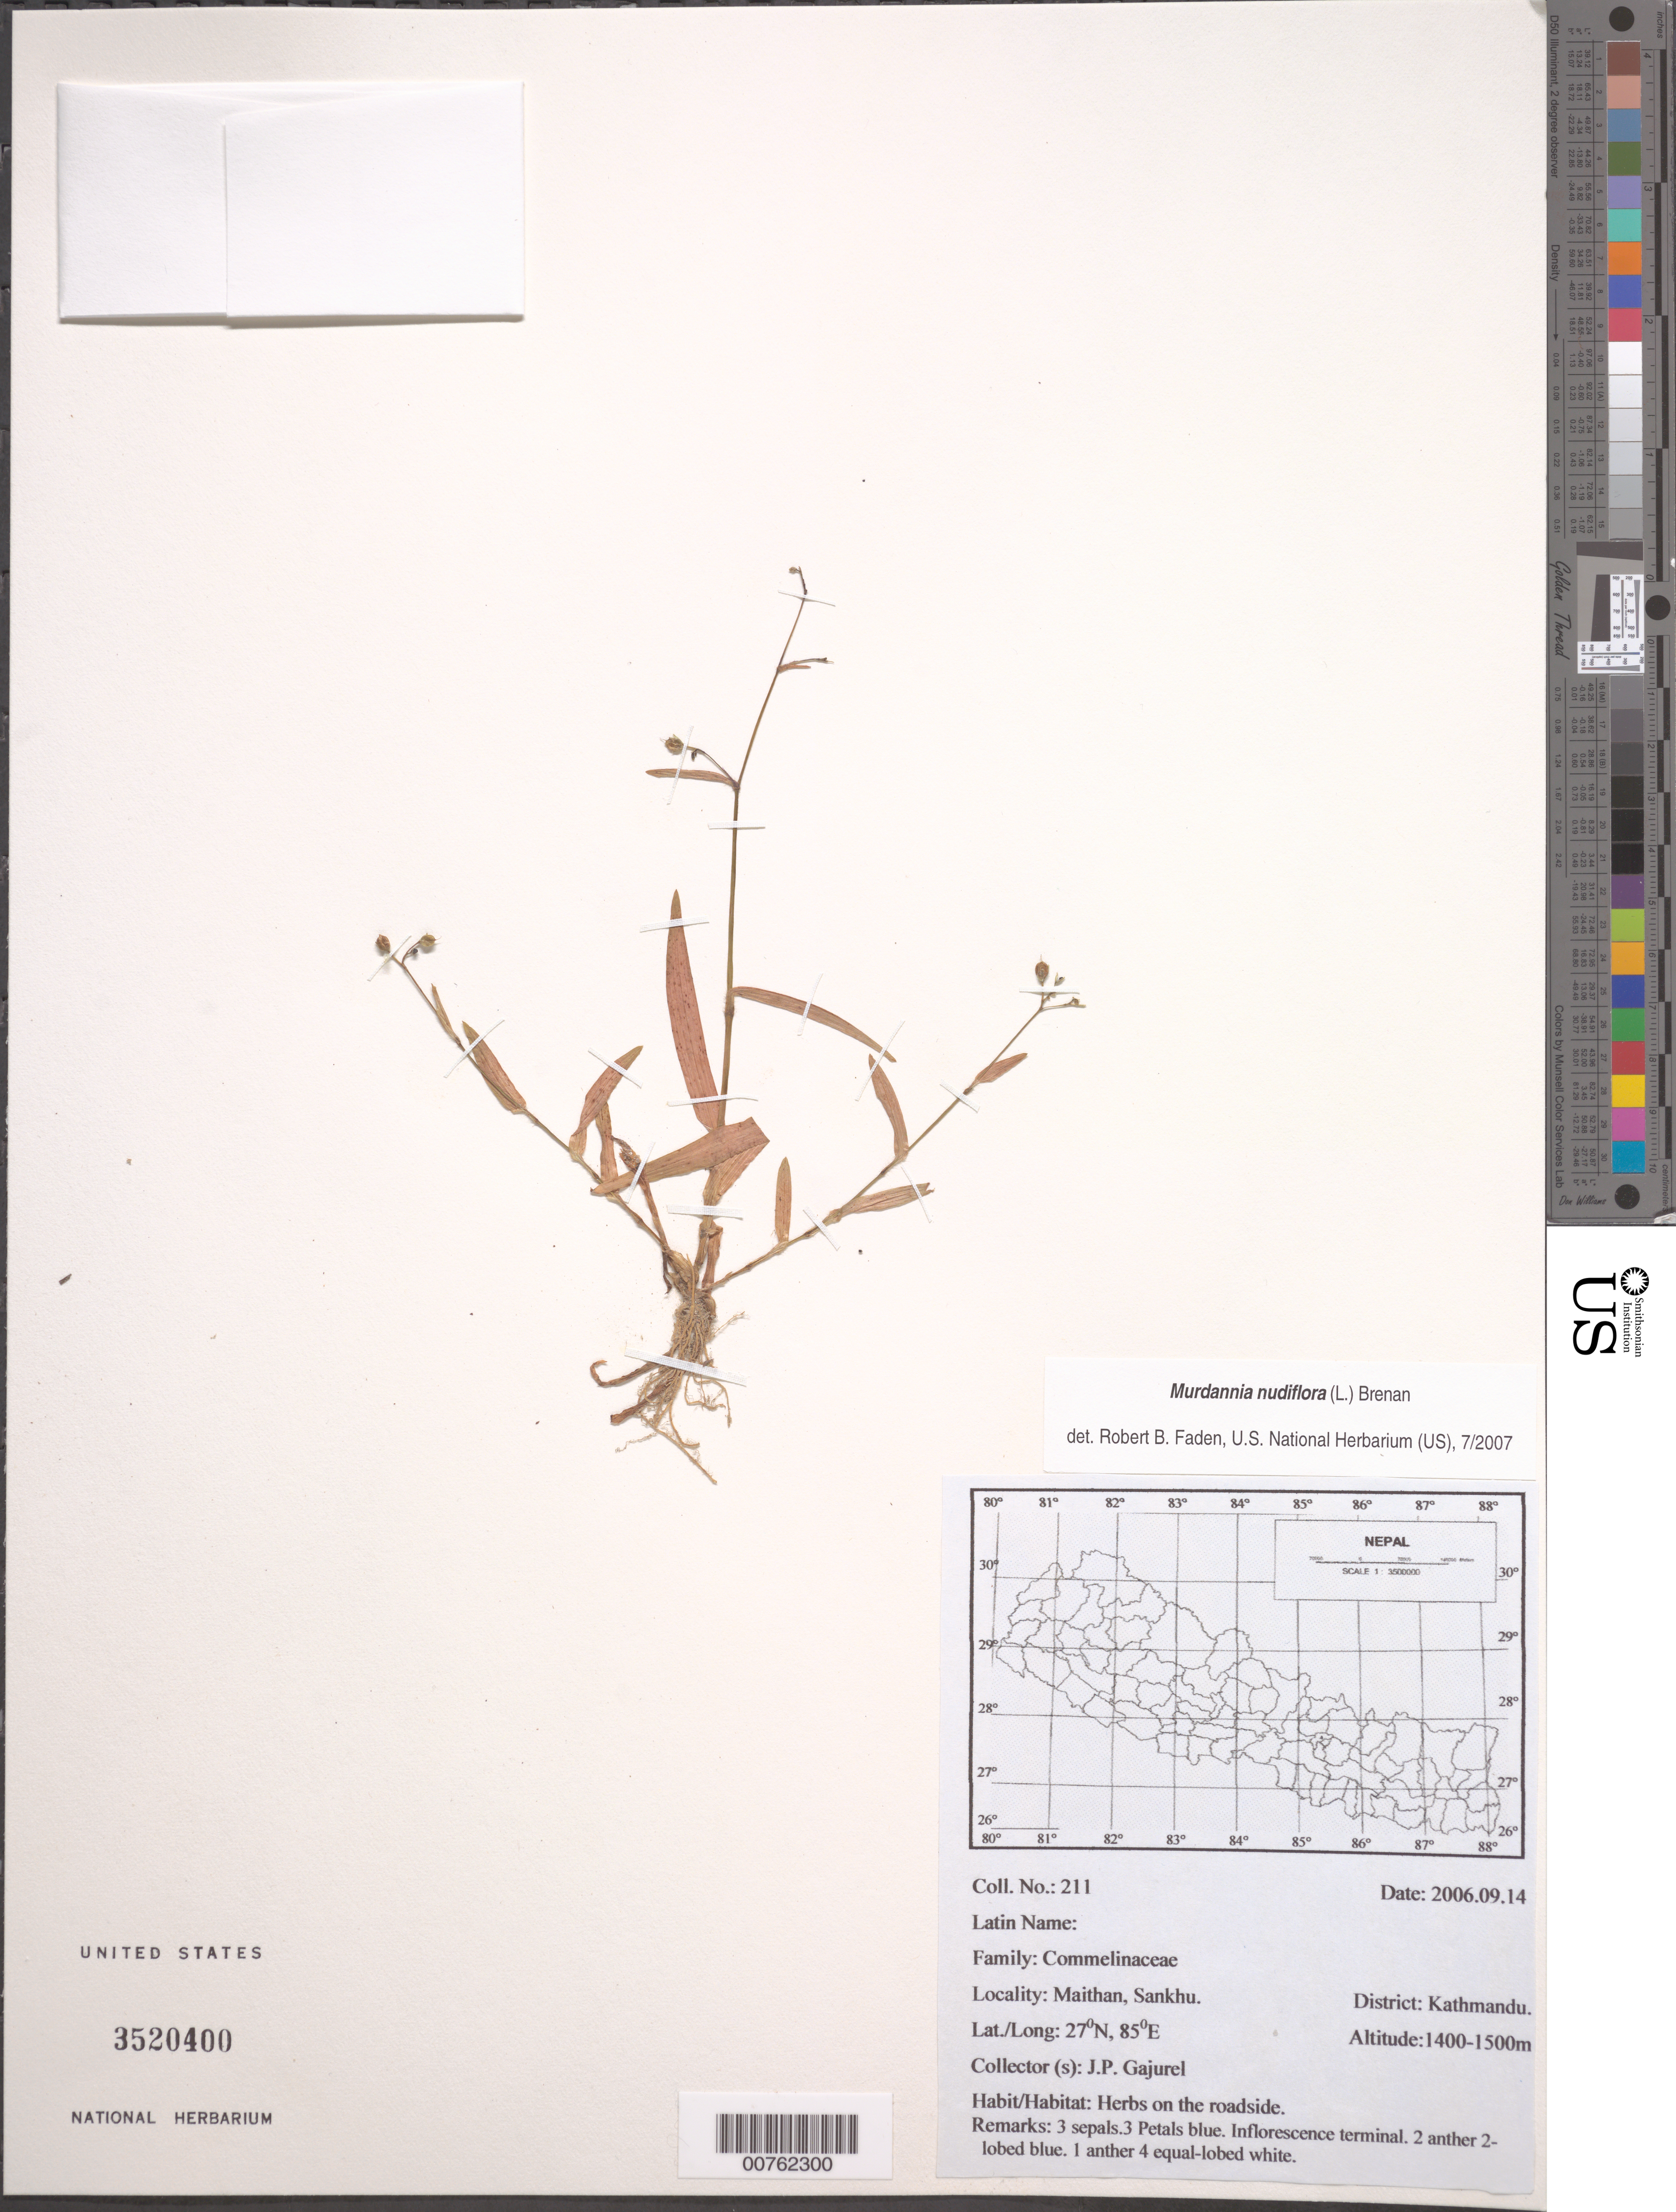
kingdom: Plantae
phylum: Tracheophyta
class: Liliopsida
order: Commelinales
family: Commelinaceae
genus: Murdannia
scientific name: Murdannia nudiflora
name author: (L.) Brenan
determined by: Faden, Robert B., (US), Smithsonian Institution - National Museum of Natural History (UNITED STATES)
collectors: J. Gajurel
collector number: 211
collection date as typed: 14 Sep 2006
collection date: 2006-09-14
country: Nepal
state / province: Bagmati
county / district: Kathmandu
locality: Maithan, Sankhu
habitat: Herbs on the roadside.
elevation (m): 1400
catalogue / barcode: US 3520400